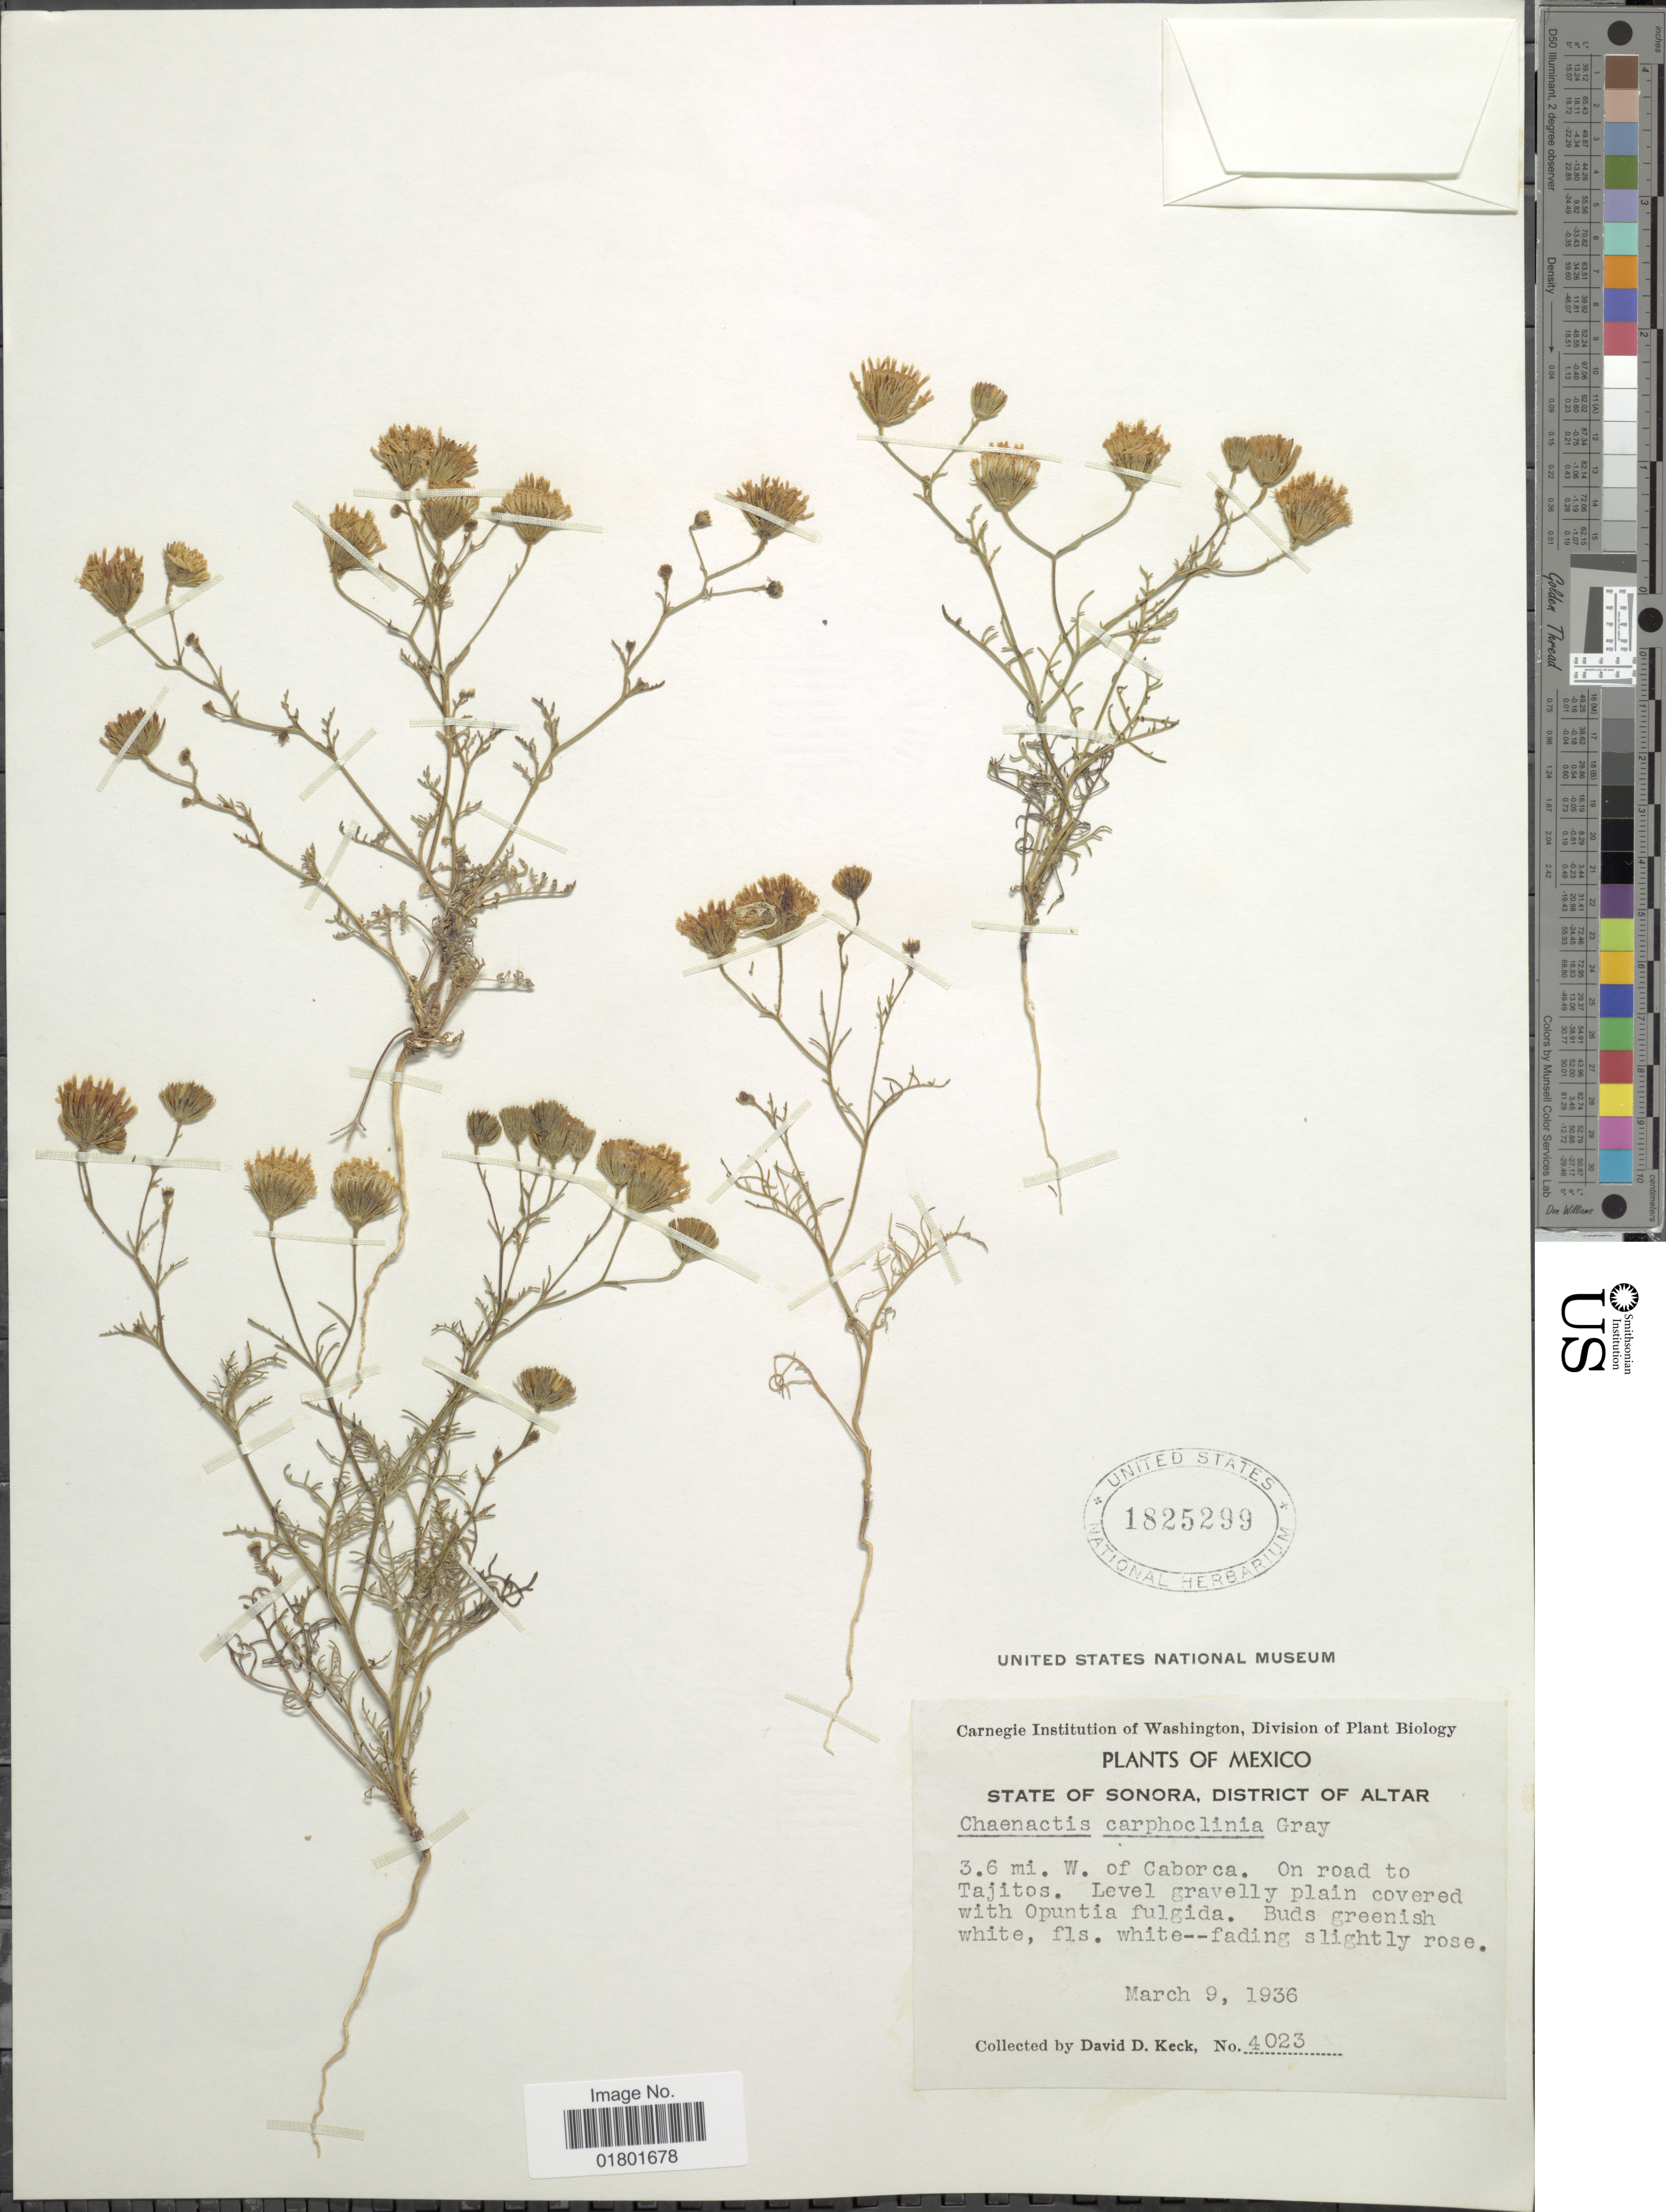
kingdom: Plantae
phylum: Tracheophyta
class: Magnoliopsida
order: Asterales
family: Asteraceae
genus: Chaenactis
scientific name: Chaenactis carphoclinia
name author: A. Gray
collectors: D. D. Keck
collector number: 4023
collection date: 1936-03-09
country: Mexico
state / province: Sonora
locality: District of Altar, 3.6 mi. W. of Caborca, on road to Tajitos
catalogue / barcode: US 1825299